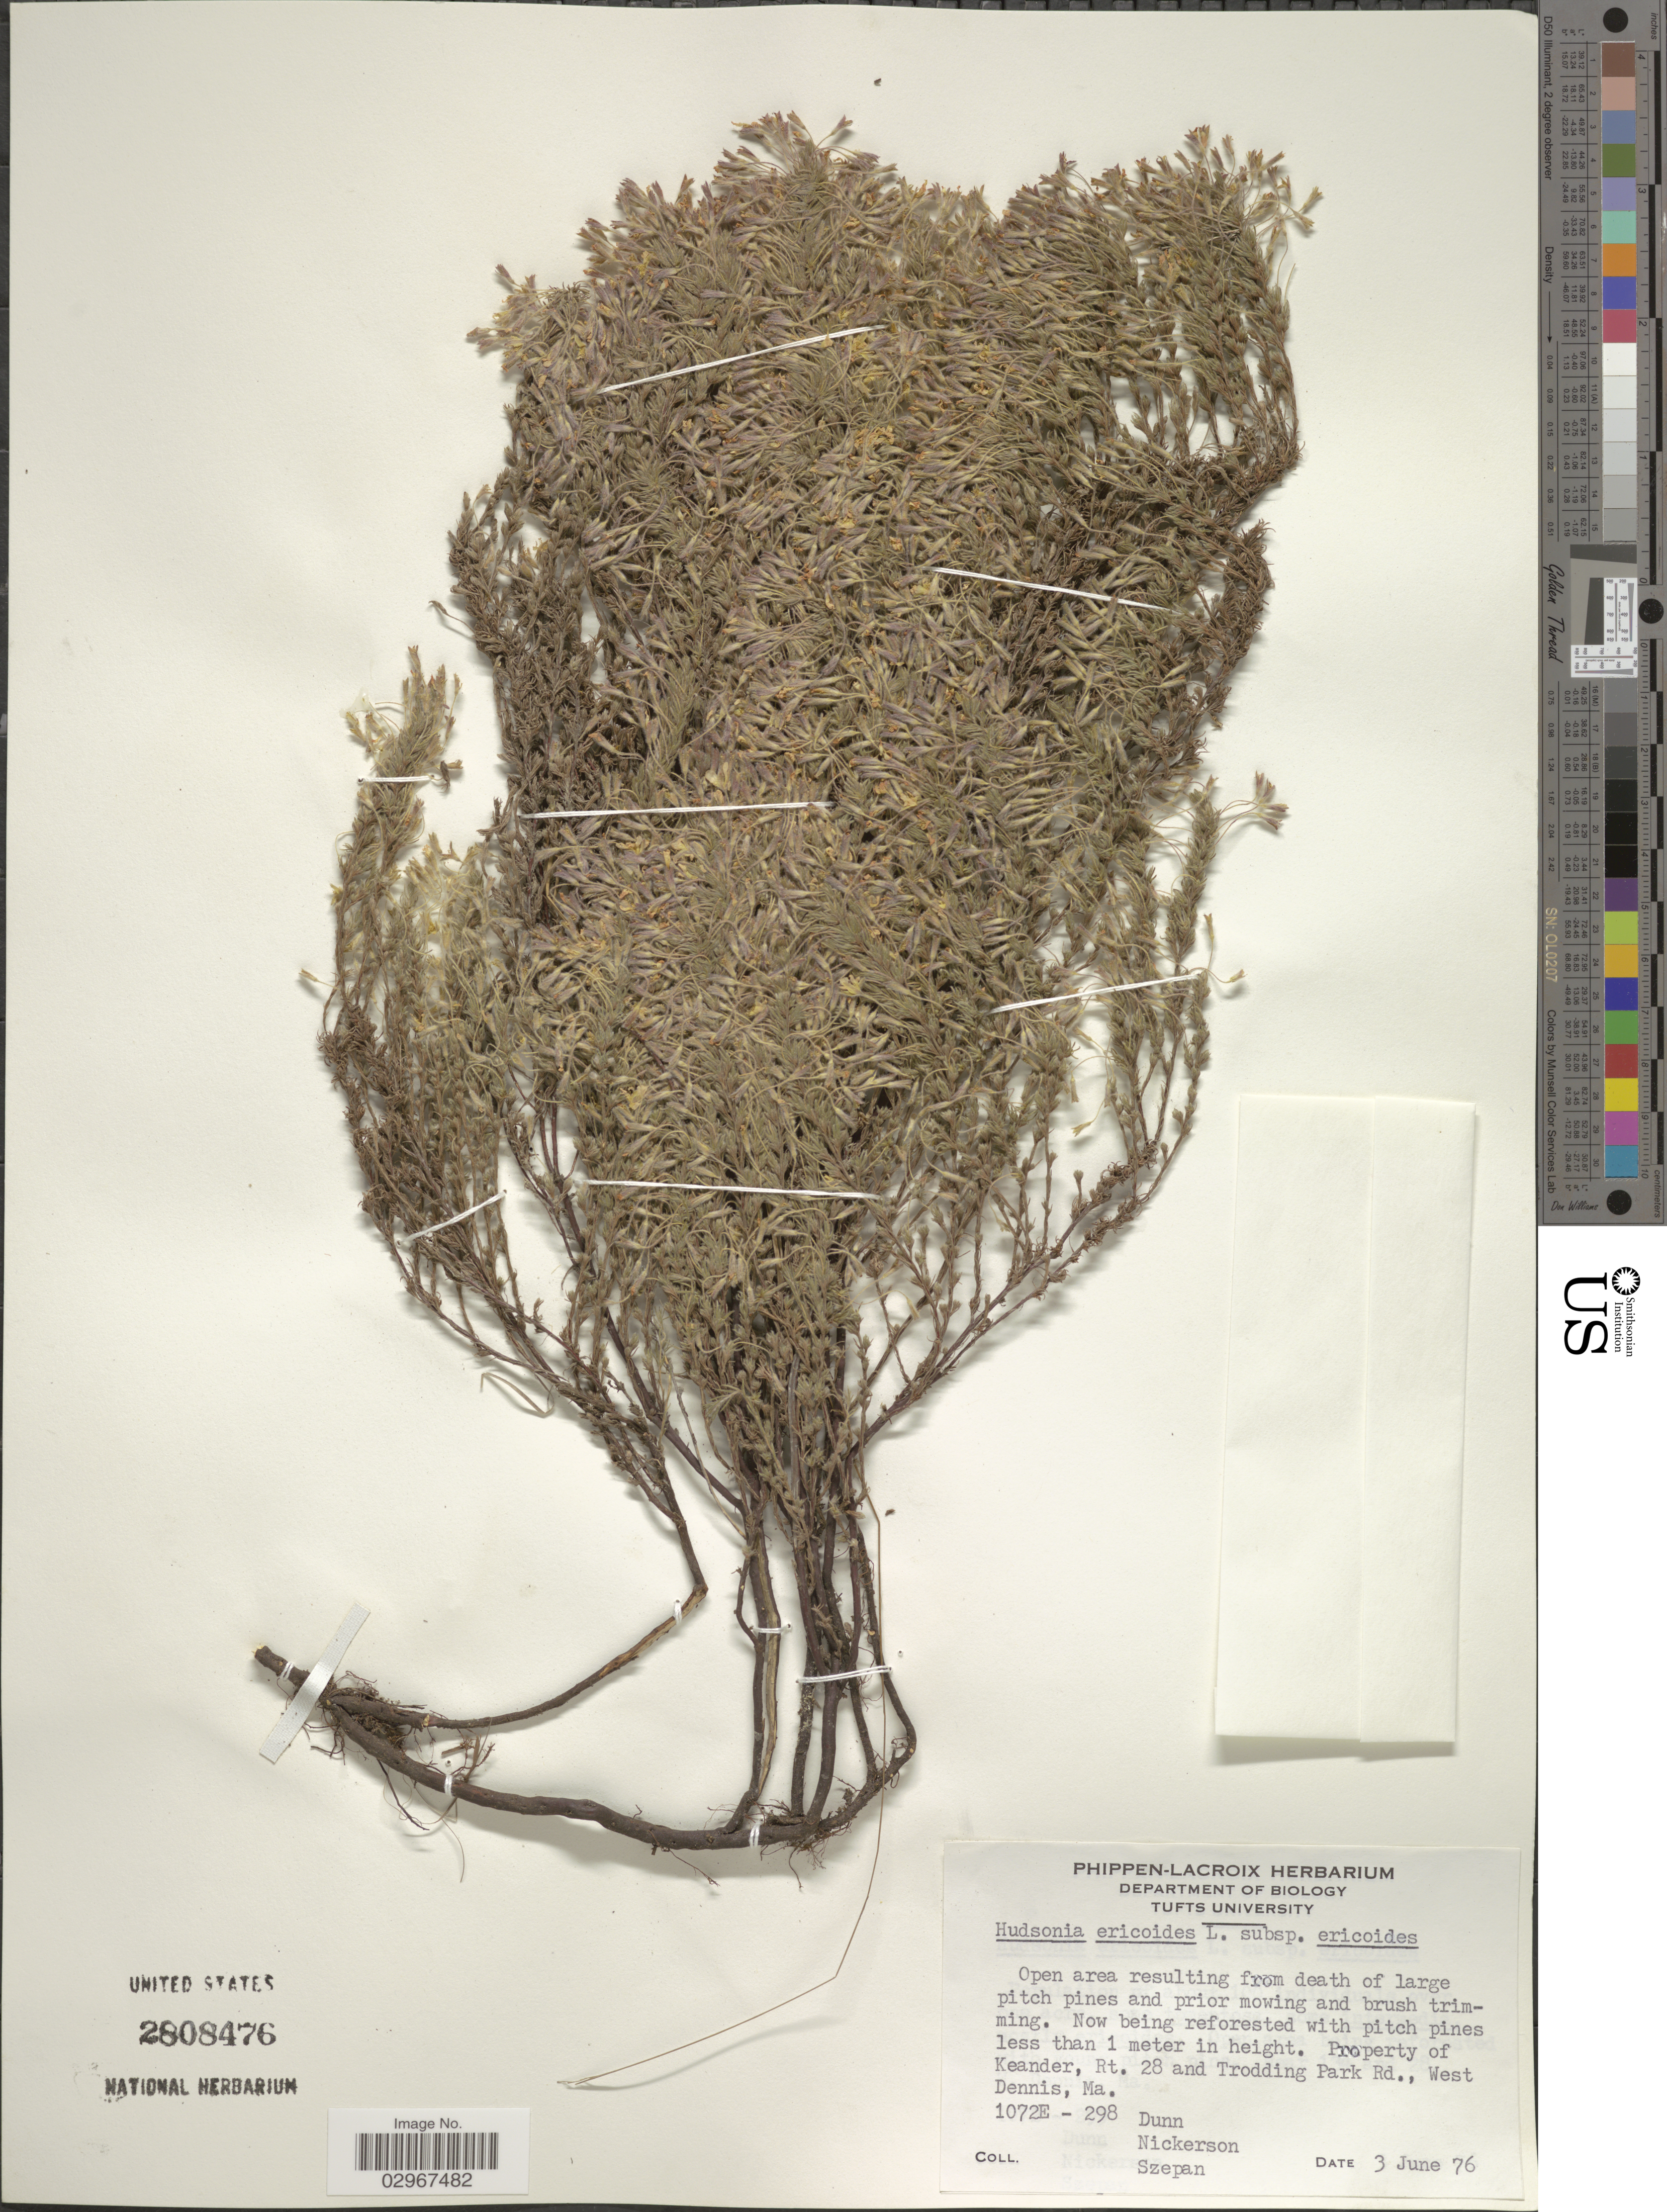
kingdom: Plantae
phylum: Tracheophyta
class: Magnoliopsida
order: Malvales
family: Cistaceae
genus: Hudsonia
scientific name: Hudsonia ericoides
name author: L.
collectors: -- Dunn, Nickerson, -- & Szepan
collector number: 1072E-298?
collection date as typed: Transcribed d/m/y: 3/6/76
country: United States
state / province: Massachusetts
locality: Property of Keander, Rt. 28 and Trodding Park Rd., West Dennis, Ma.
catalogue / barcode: US 2808476